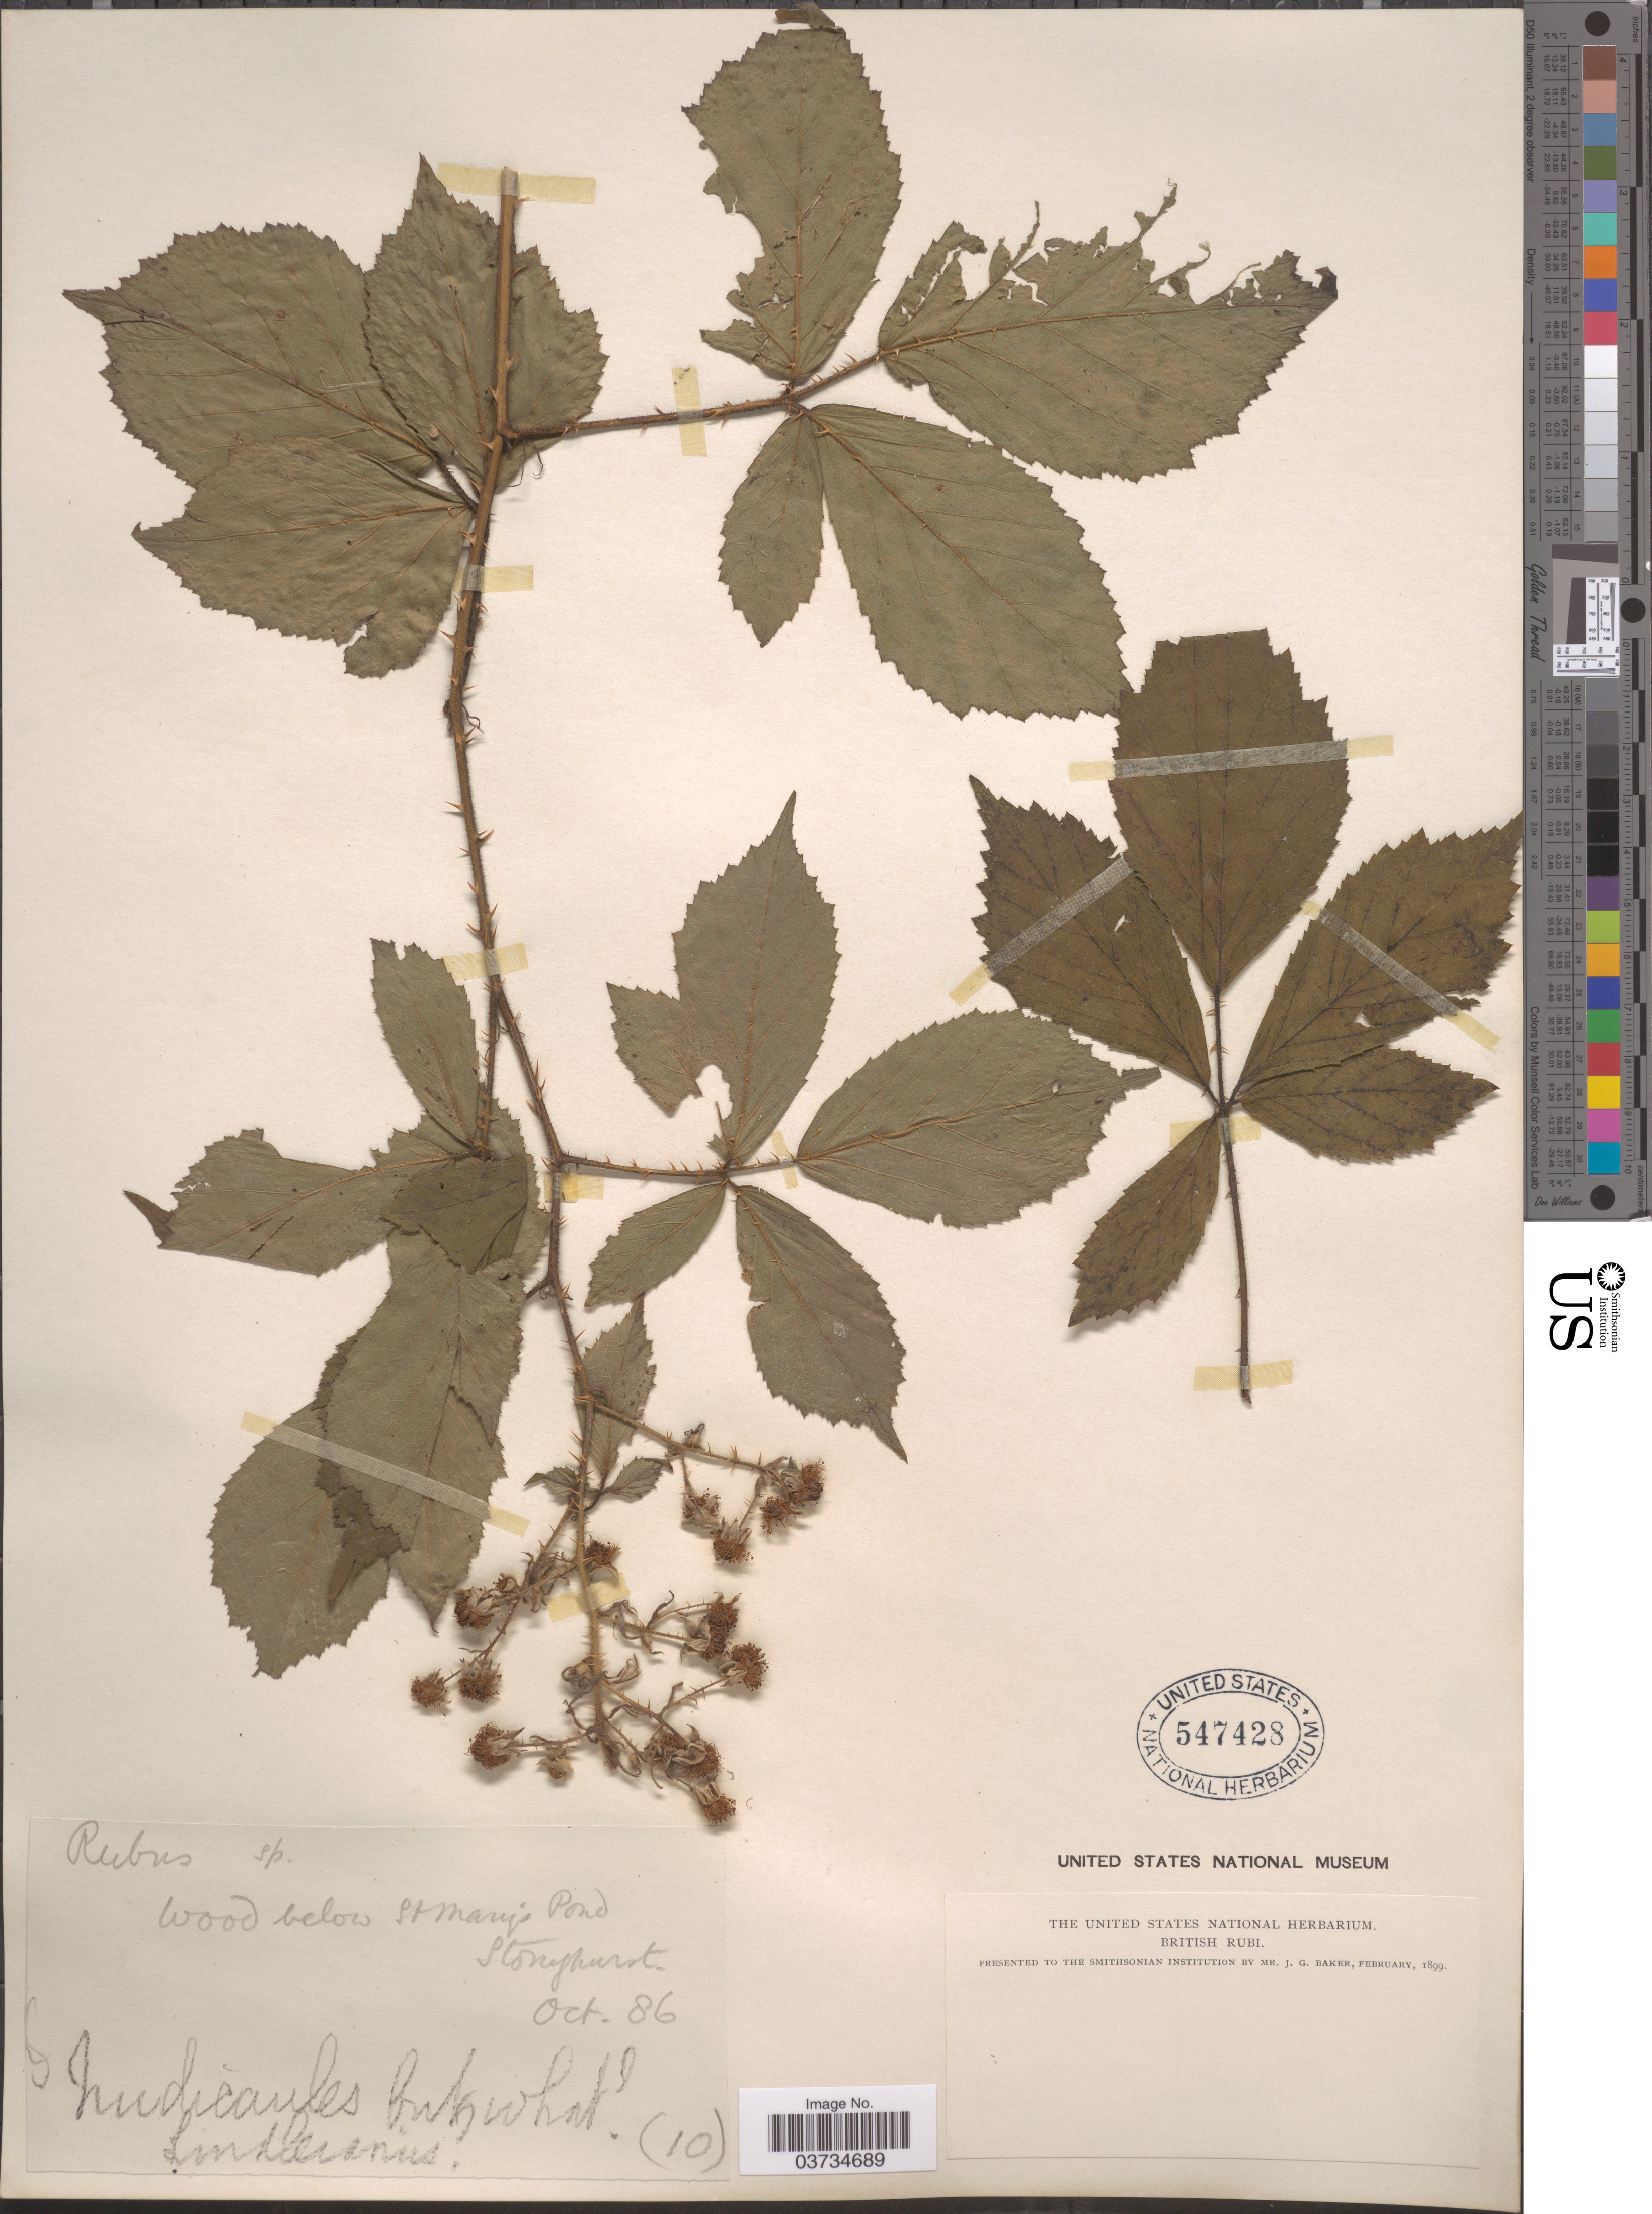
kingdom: Plantae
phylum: Tracheophyta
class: Magnoliopsida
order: Rosales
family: Rosaceae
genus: Rubus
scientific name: Rubus lindleyanus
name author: Lees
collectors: ex herb. United States National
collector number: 10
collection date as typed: Transcribed d/m/y: /10/86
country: United Kingdom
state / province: England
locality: Wood below St Mary's Pond. Stonyhurst.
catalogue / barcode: US 547428